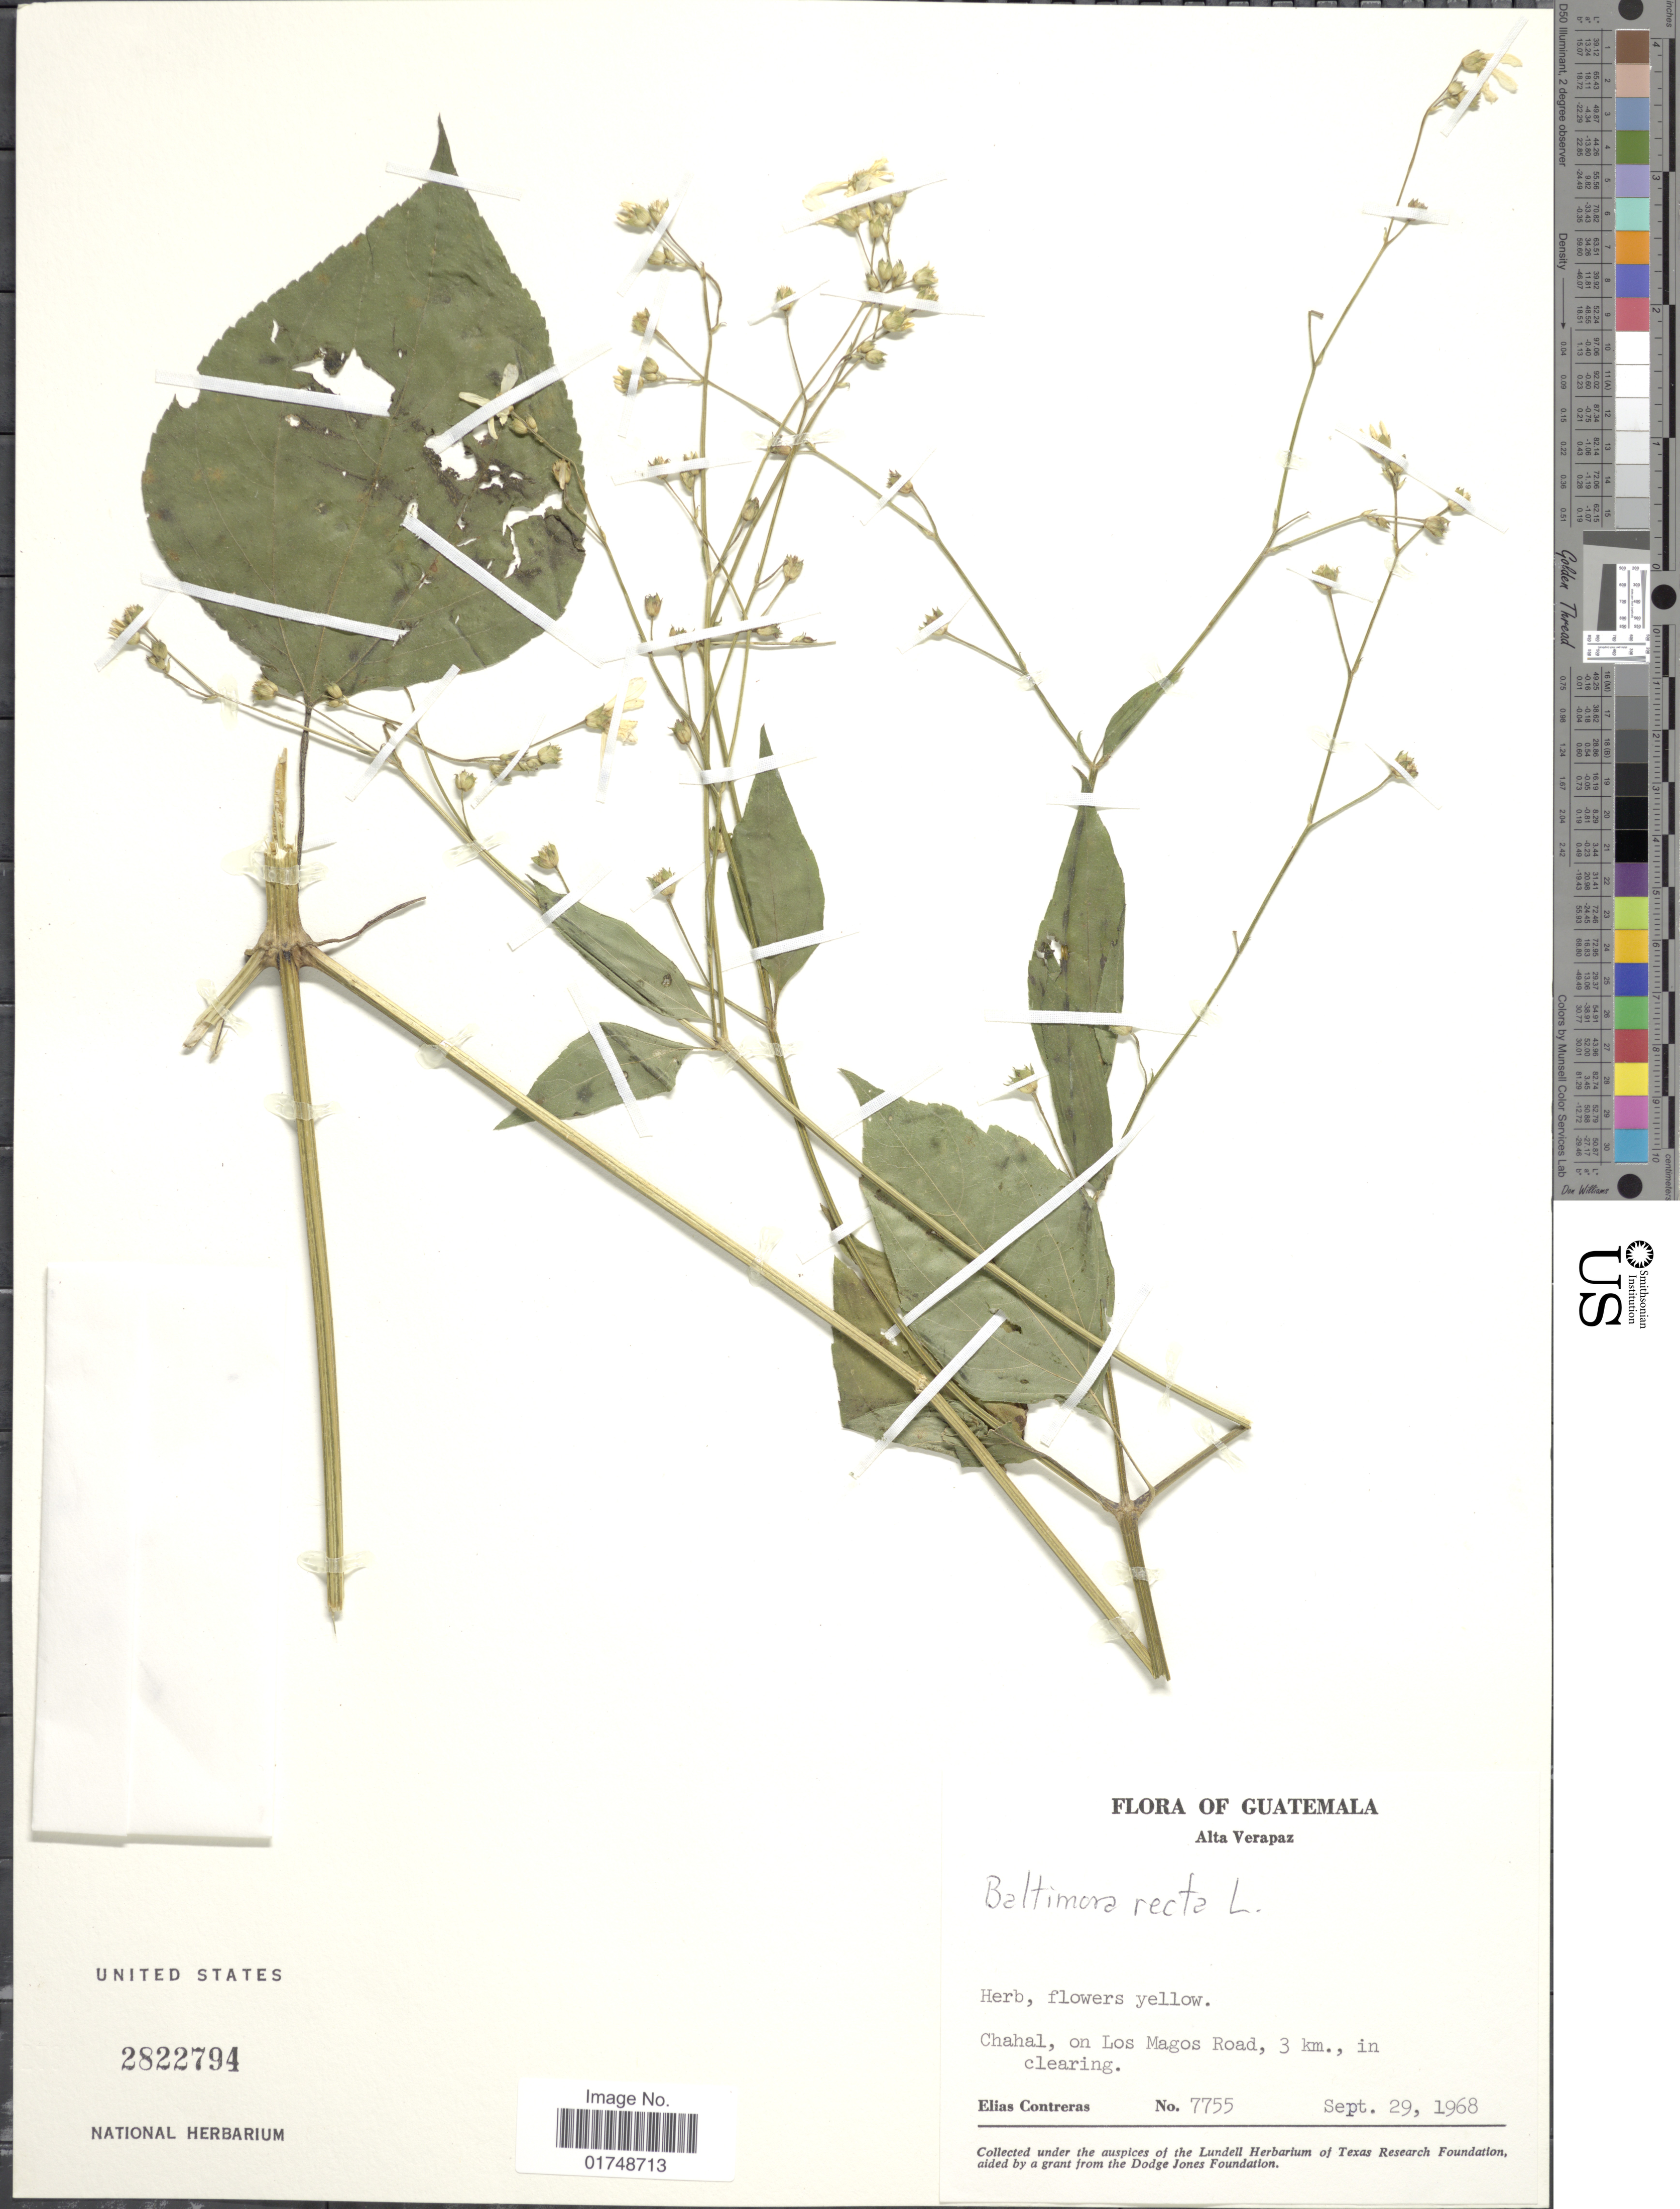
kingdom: Plantae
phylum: Tracheophyta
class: Magnoliopsida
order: Asterales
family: Asteraceae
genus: Baltimora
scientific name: Baltimora recta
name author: L.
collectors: E. Contreras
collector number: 7755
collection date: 1968-09-29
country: Guatemala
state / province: Alta Verapaz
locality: Chahal, on Los Magos Road, 3 km., in clearing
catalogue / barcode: US 2822794